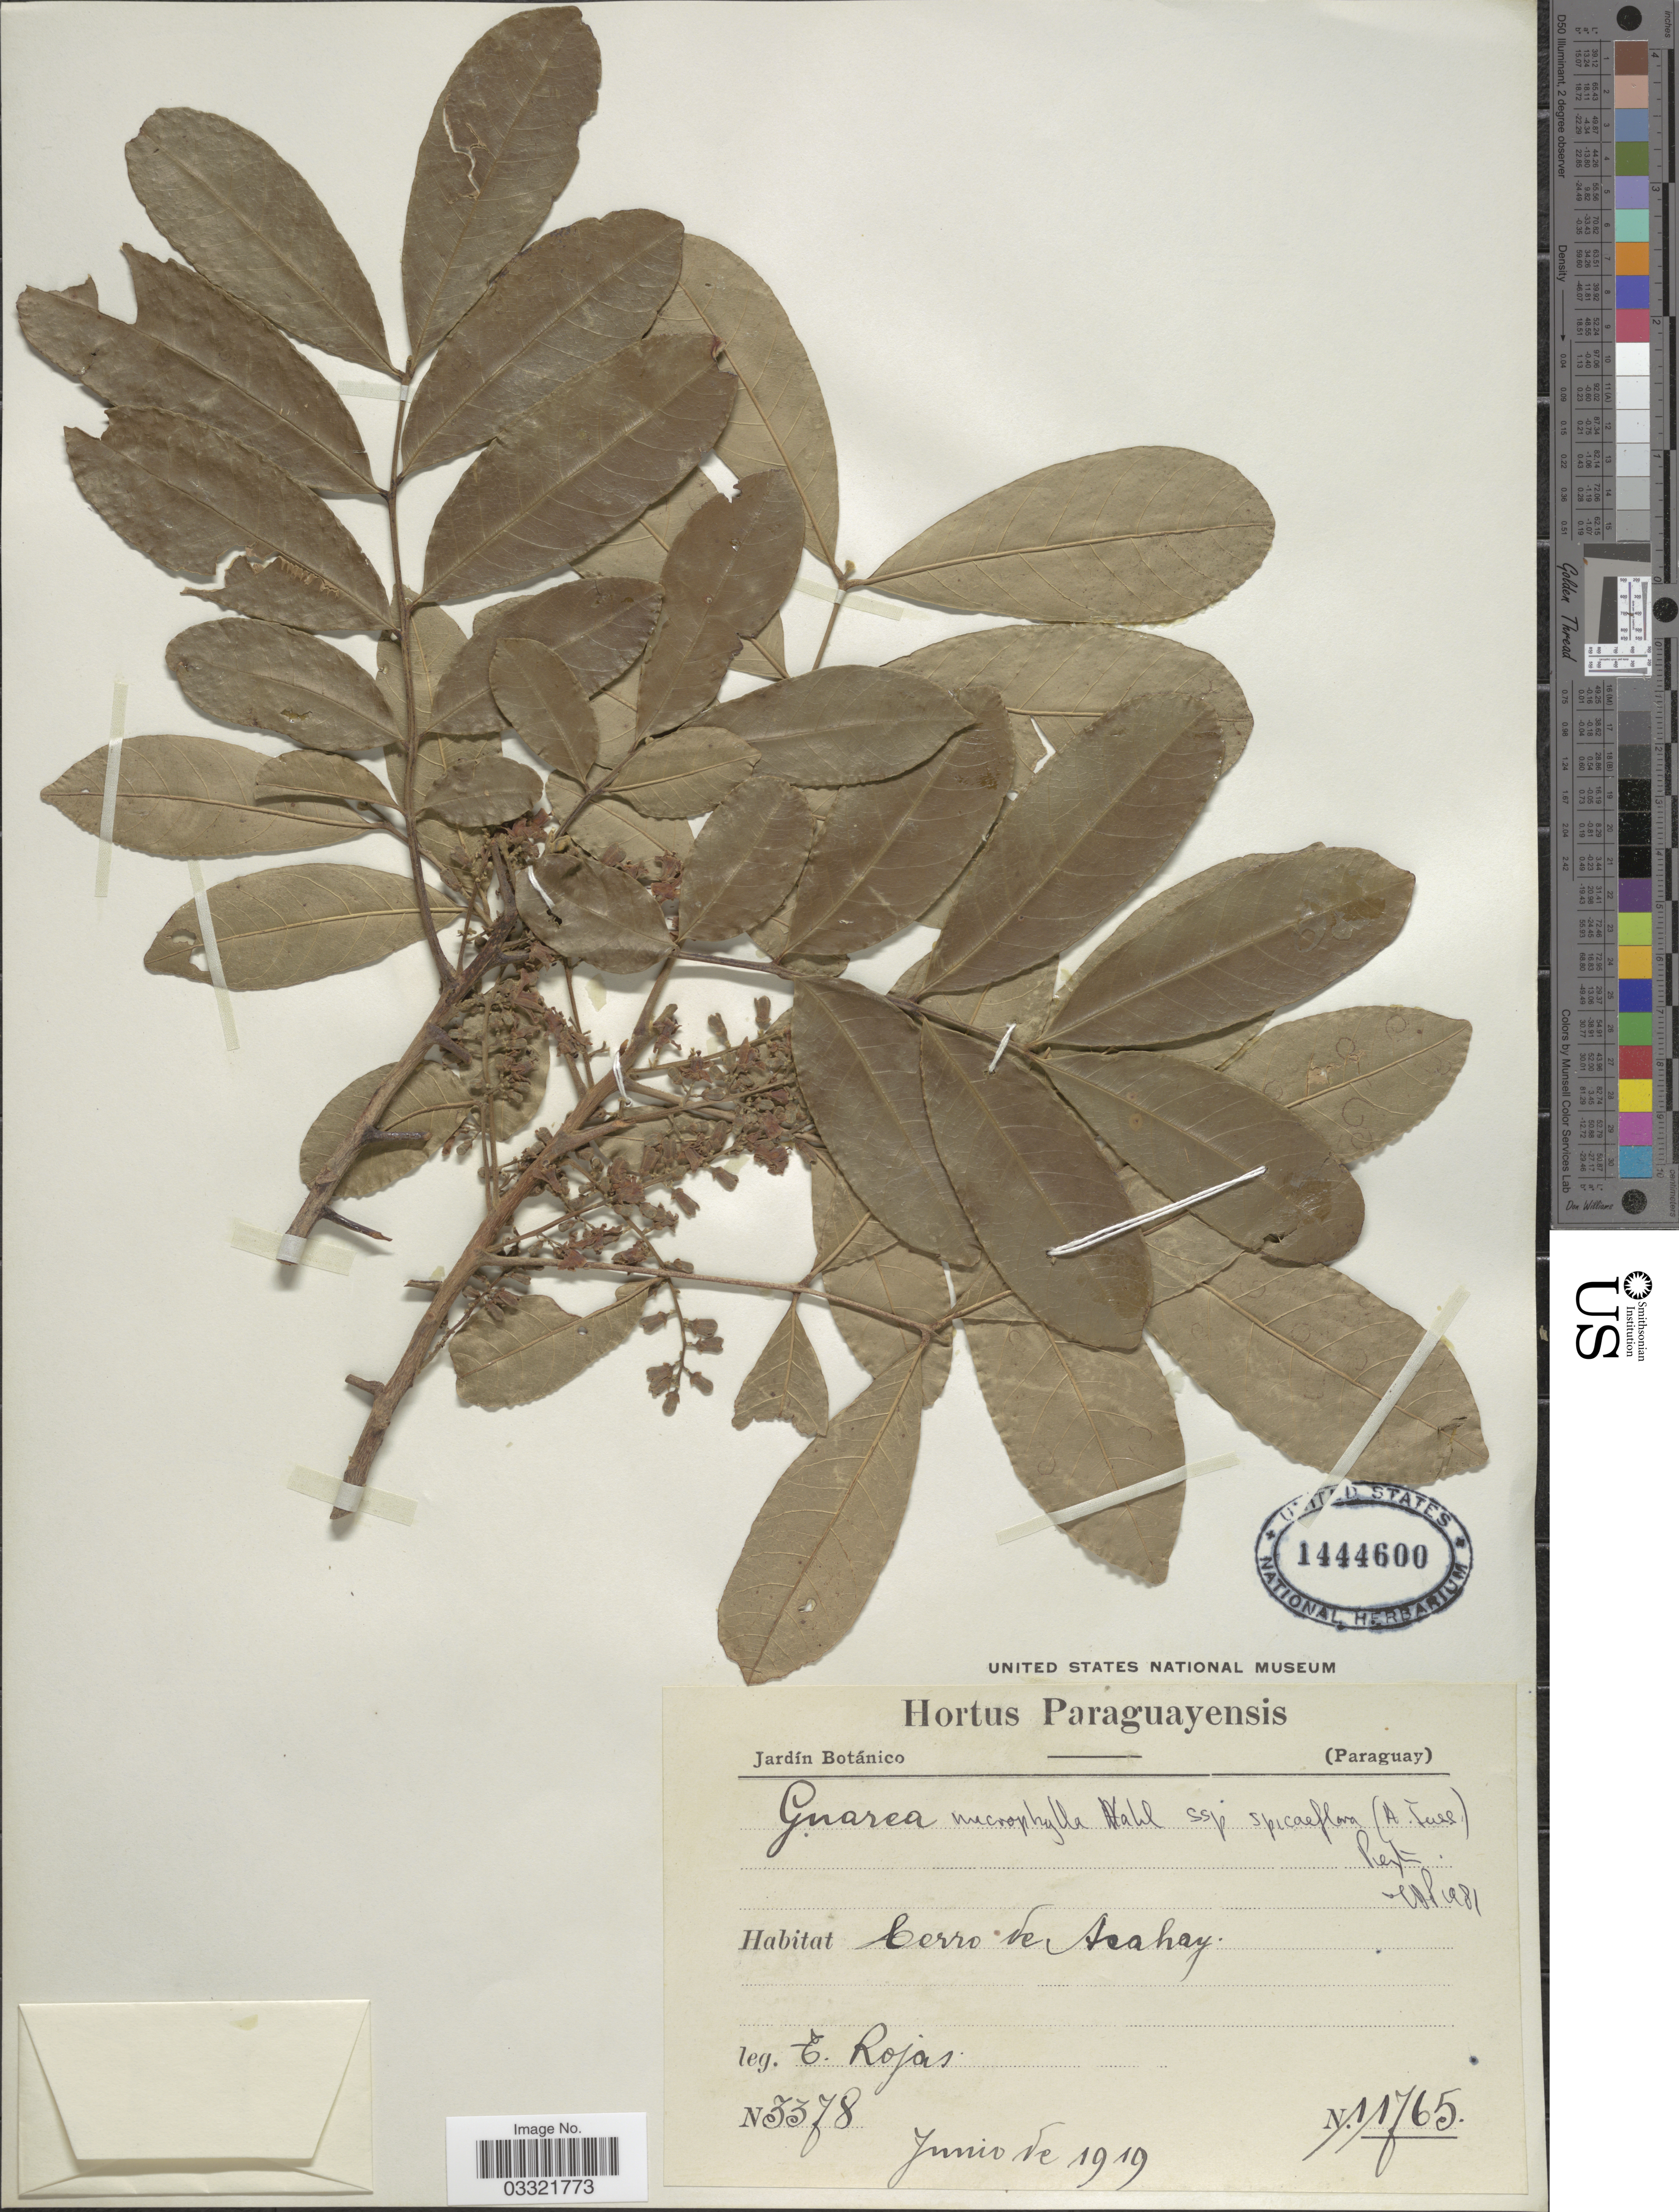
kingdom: Plantae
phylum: Tracheophyta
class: Magnoliopsida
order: Sapindales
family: Meliaceae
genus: Guarea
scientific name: Guarea macrophylla subsp. spiciflora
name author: (A. Juss.) T.D. Penn.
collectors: T. Rojas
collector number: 3378/11765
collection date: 1919-06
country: Paraguay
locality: Cerro de Asahay.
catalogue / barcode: US 1444600